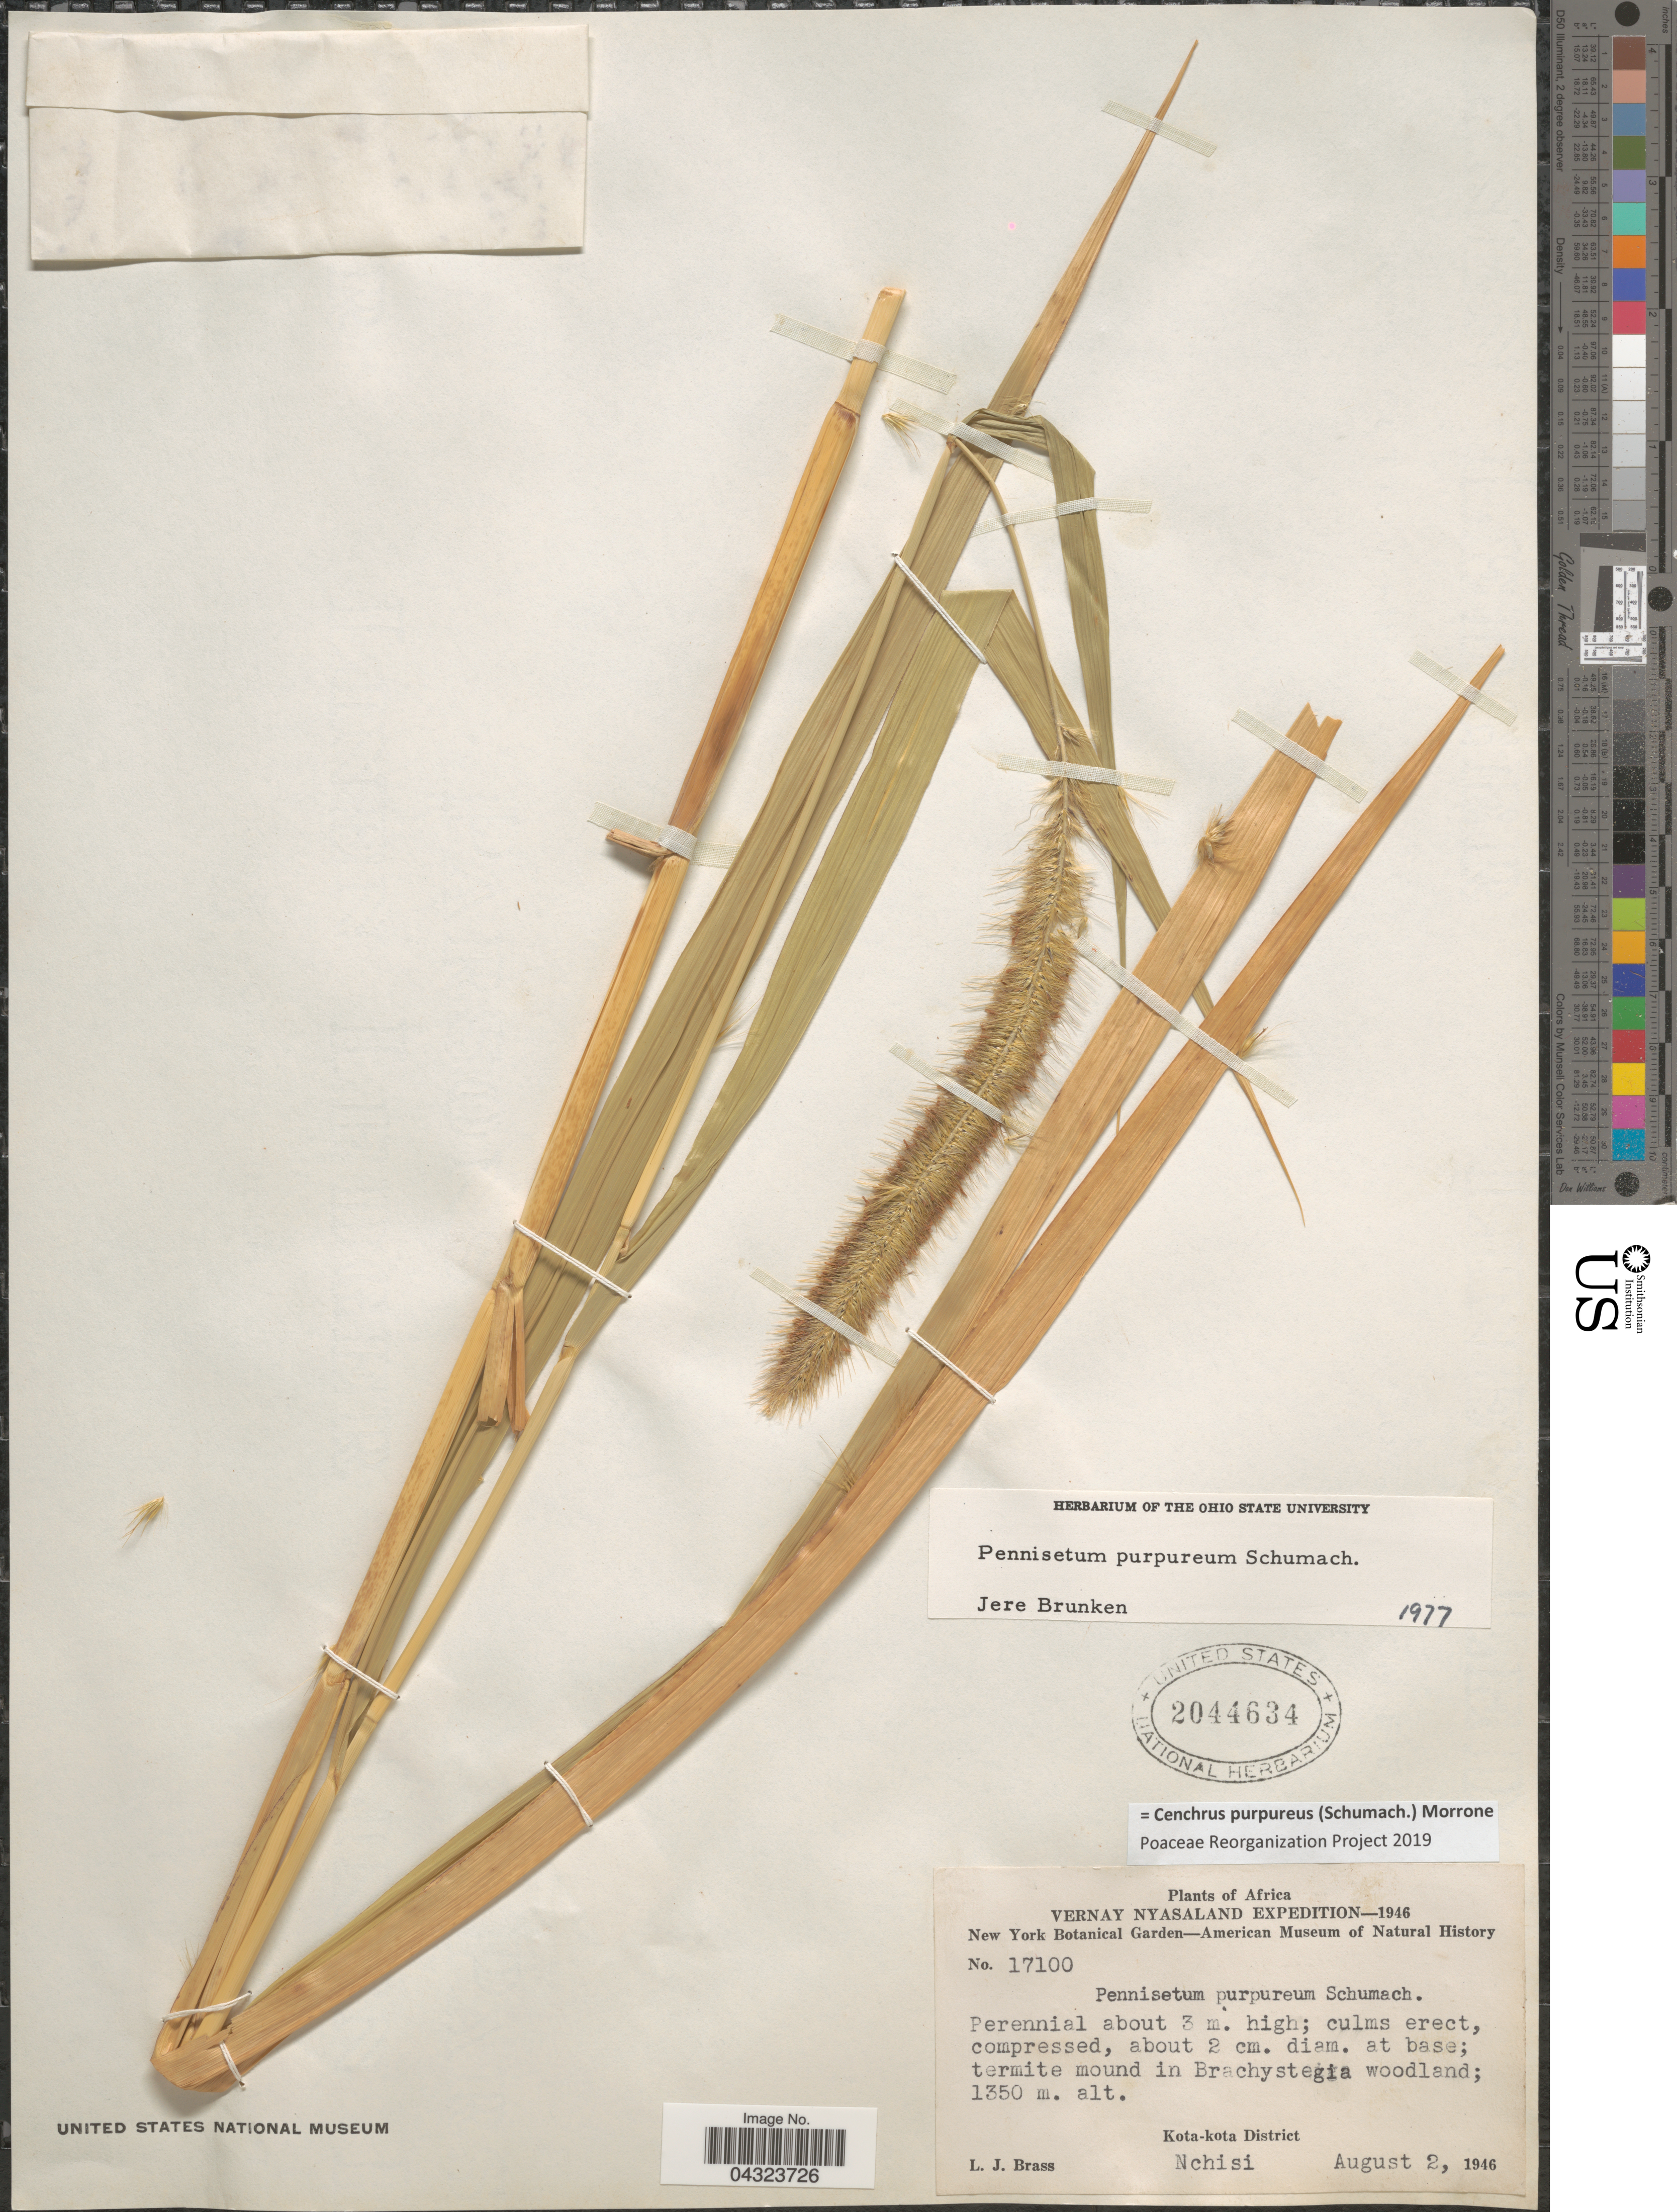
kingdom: Plantae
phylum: Tracheophyta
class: Liliopsida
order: Poales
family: Poaceae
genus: Cenchrus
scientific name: Cenchrus purpureus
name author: (Schumach.) Morrone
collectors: L. J. Brass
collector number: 17100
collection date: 1946-08-02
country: Malawi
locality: Africa. Vernay Nyasaland Expedition- 1946. Kota-kota District. Nchisi.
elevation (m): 1350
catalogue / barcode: US 2044634